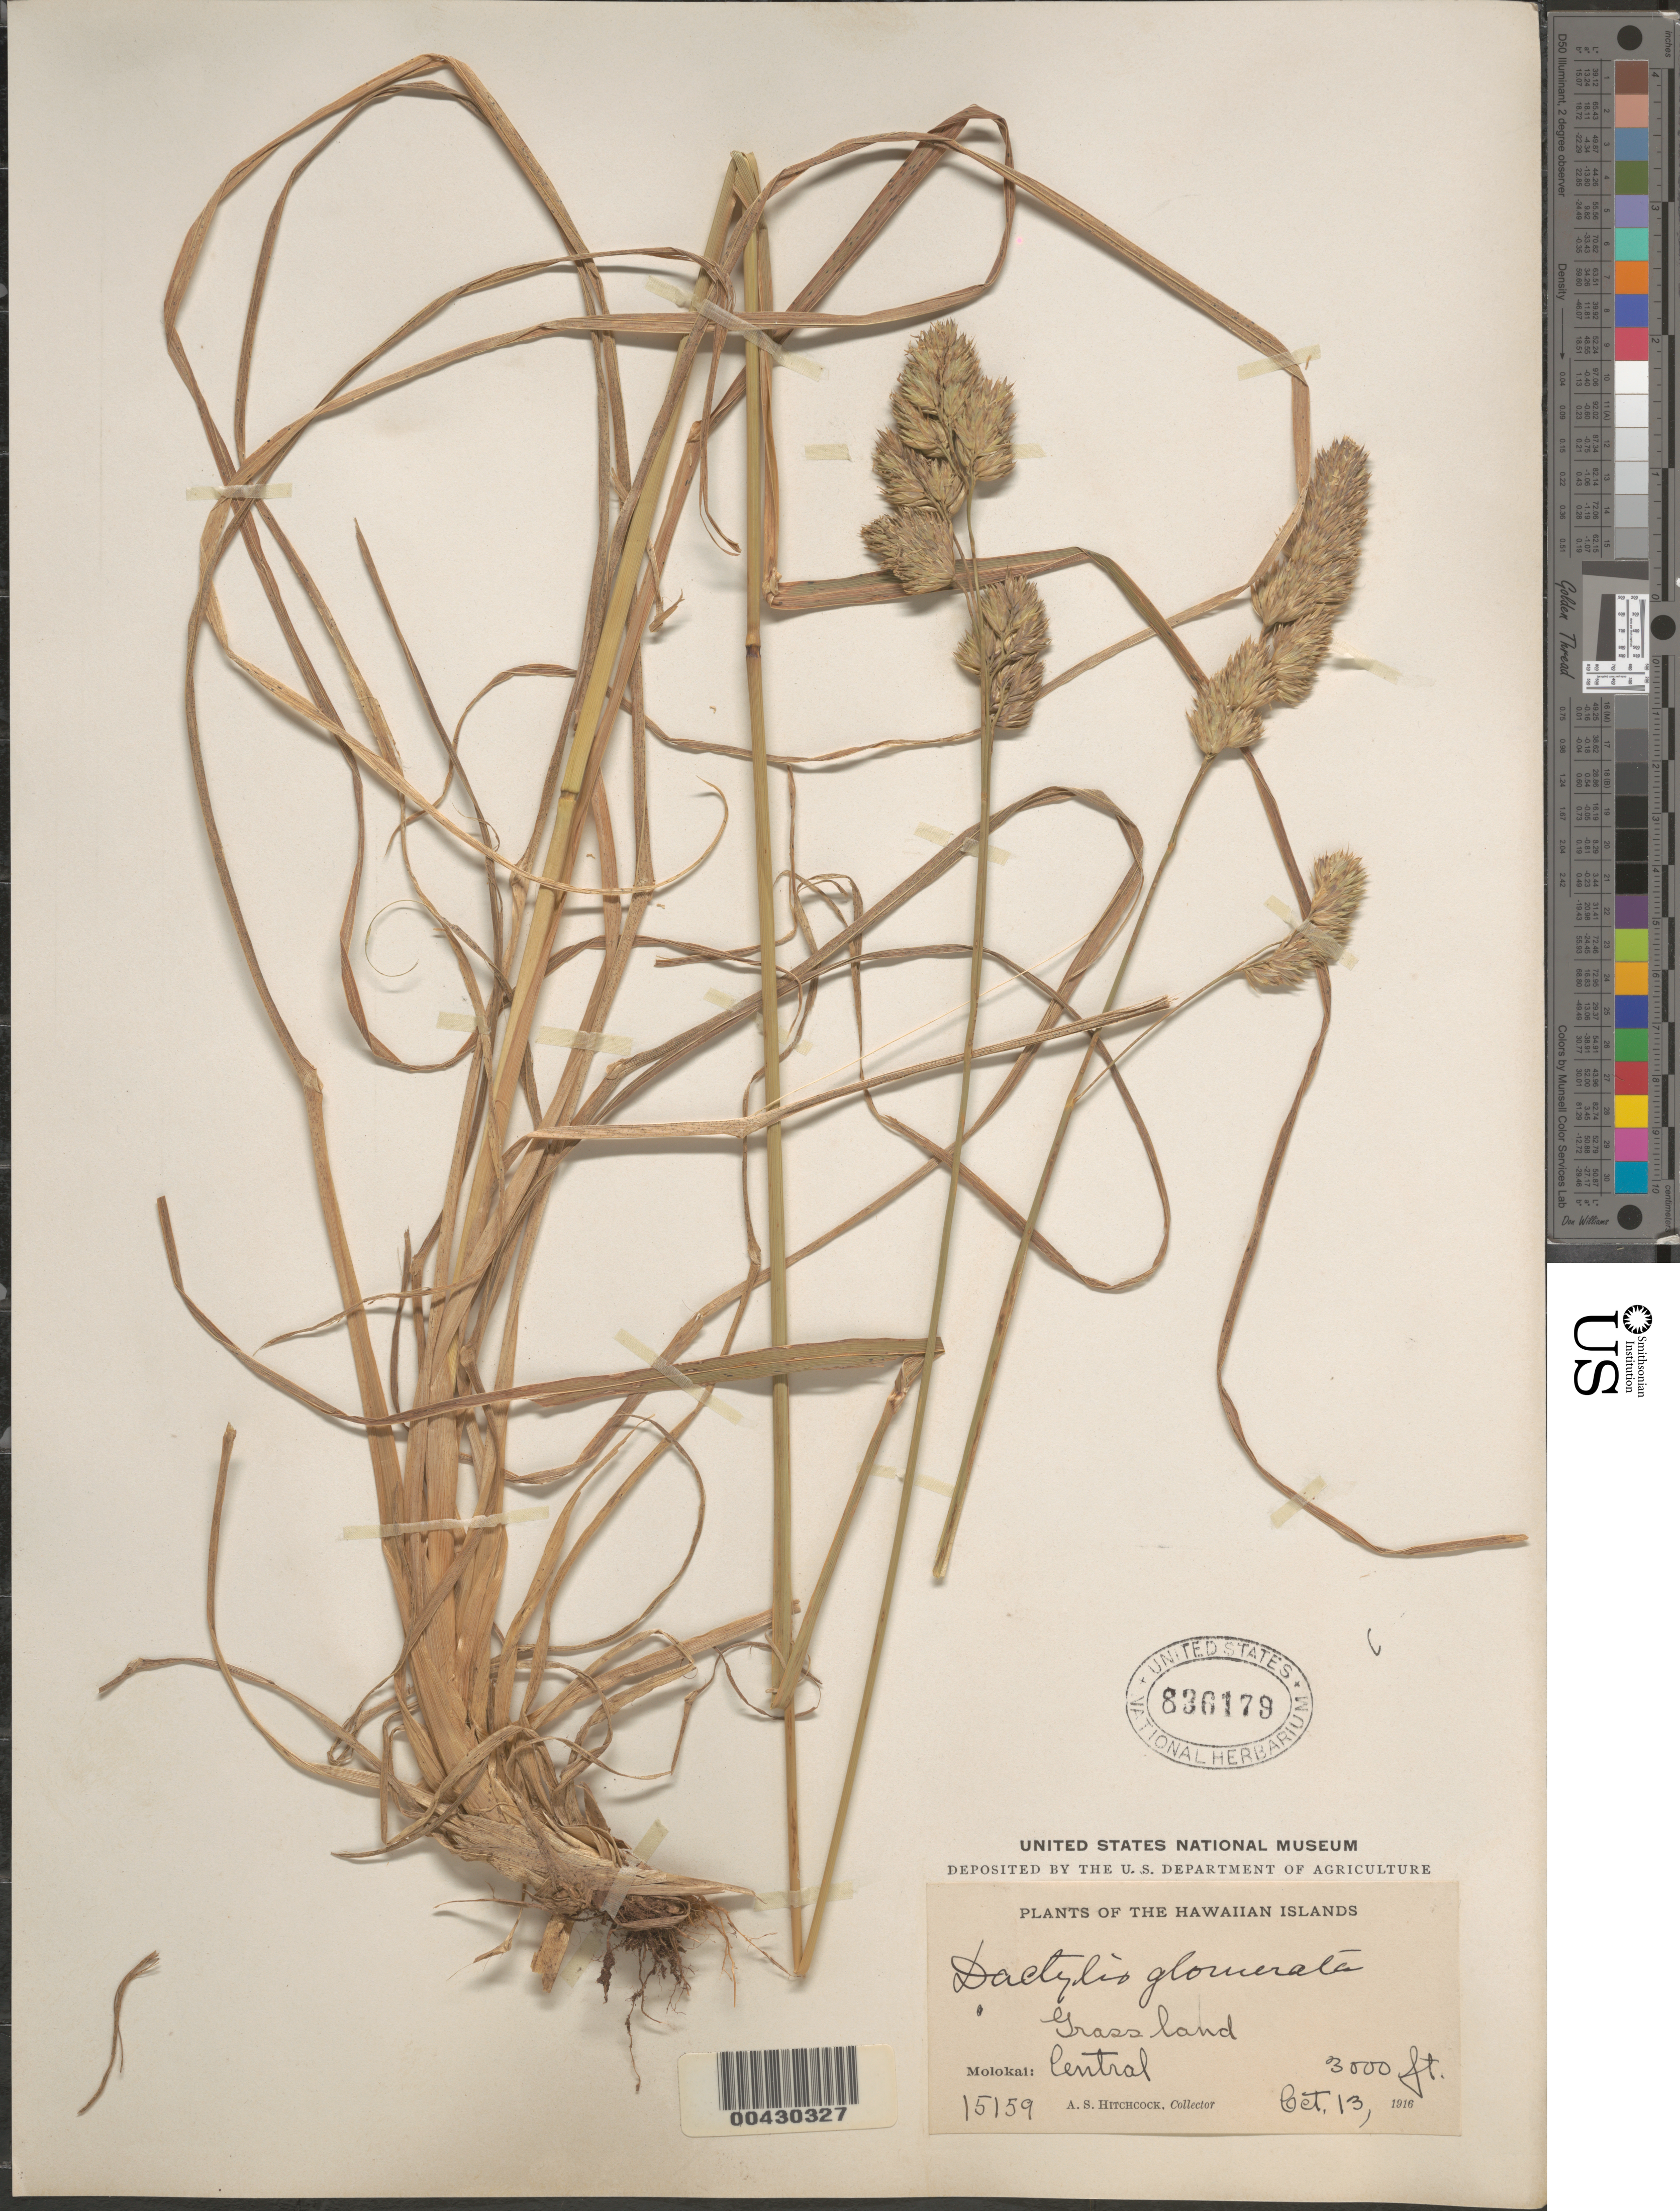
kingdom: Plantae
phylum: Tracheophyta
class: Liliopsida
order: Poales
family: Poaceae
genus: Dactylis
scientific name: Dactylis glomerata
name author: L.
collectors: A. S. Hitchcock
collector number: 15159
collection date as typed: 13 Oct 1916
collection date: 1916-10-13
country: United States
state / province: Hawaii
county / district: Maui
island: Moloka'i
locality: Central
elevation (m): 914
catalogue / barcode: US 836179